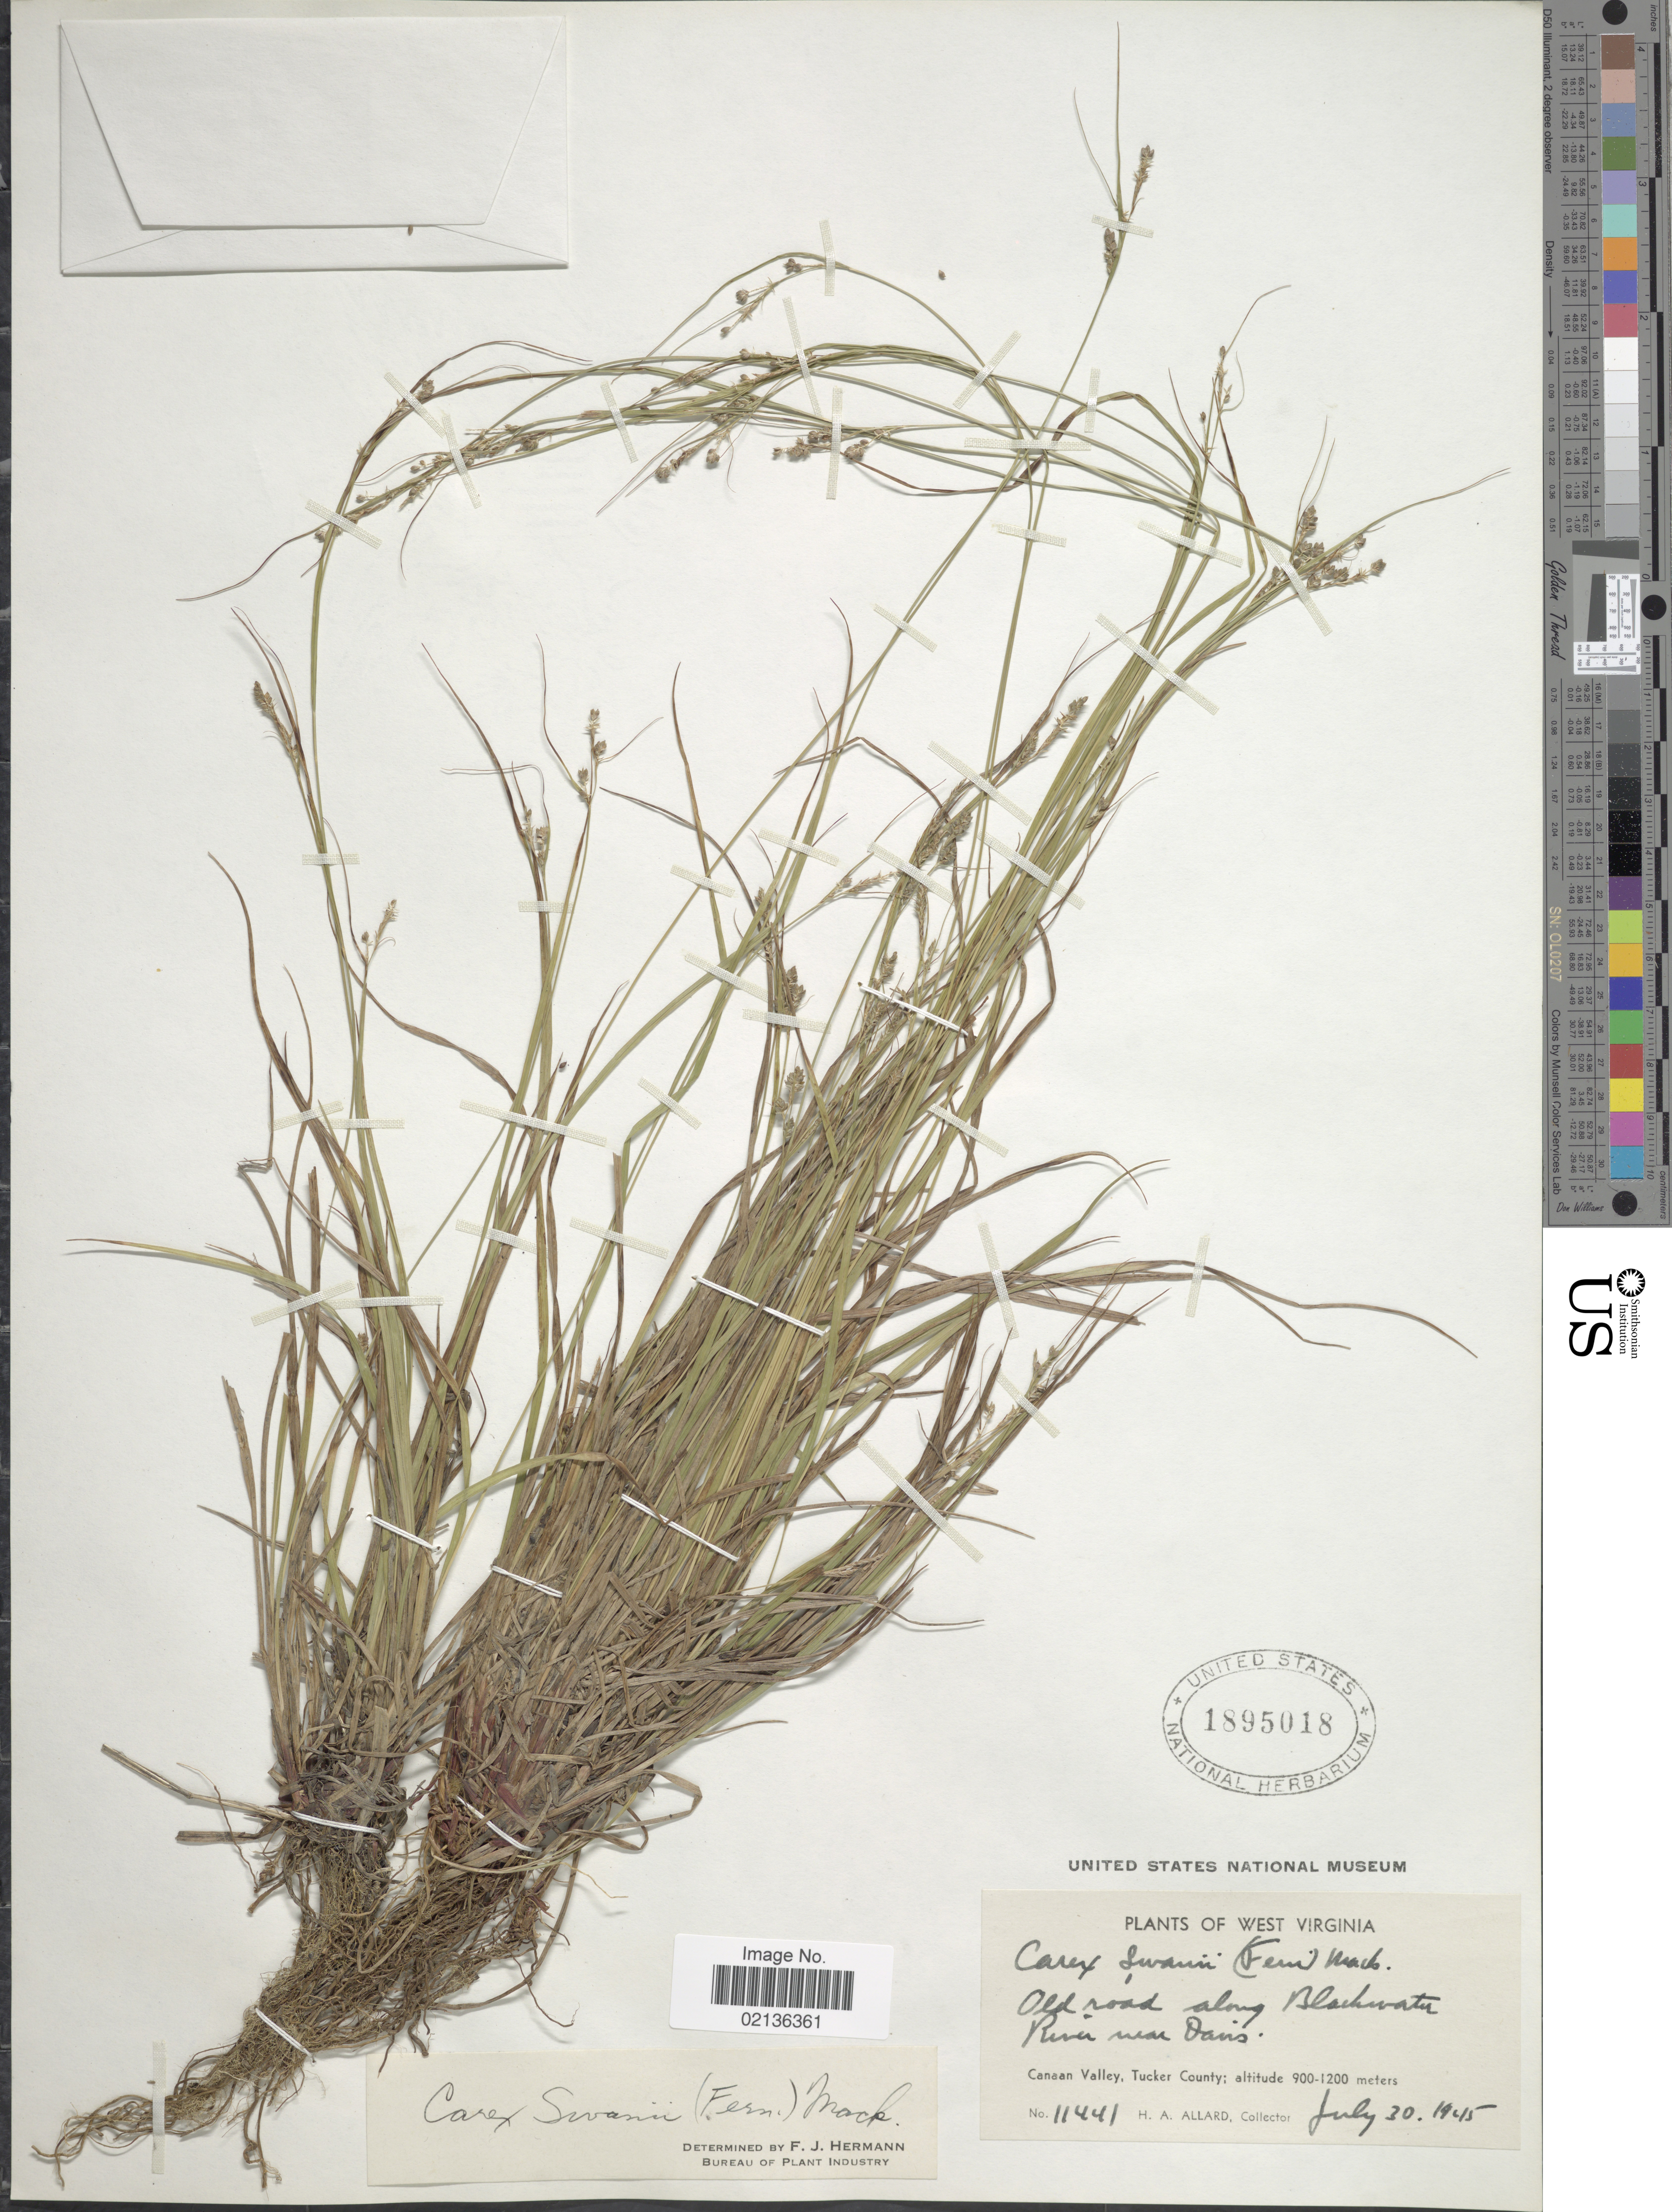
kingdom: Plantae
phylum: Tracheophyta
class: Liliopsida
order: Poales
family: Cyperaceae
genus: Carex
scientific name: Carex swanii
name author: (Fernald) Mack.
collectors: H. A. Allard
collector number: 11441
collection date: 1945-07-30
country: United States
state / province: West Virginia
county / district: Tucker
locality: Old road along Blackwater River, near Davis, Canaan Valley, Tucker County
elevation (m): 900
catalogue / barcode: US 1895018